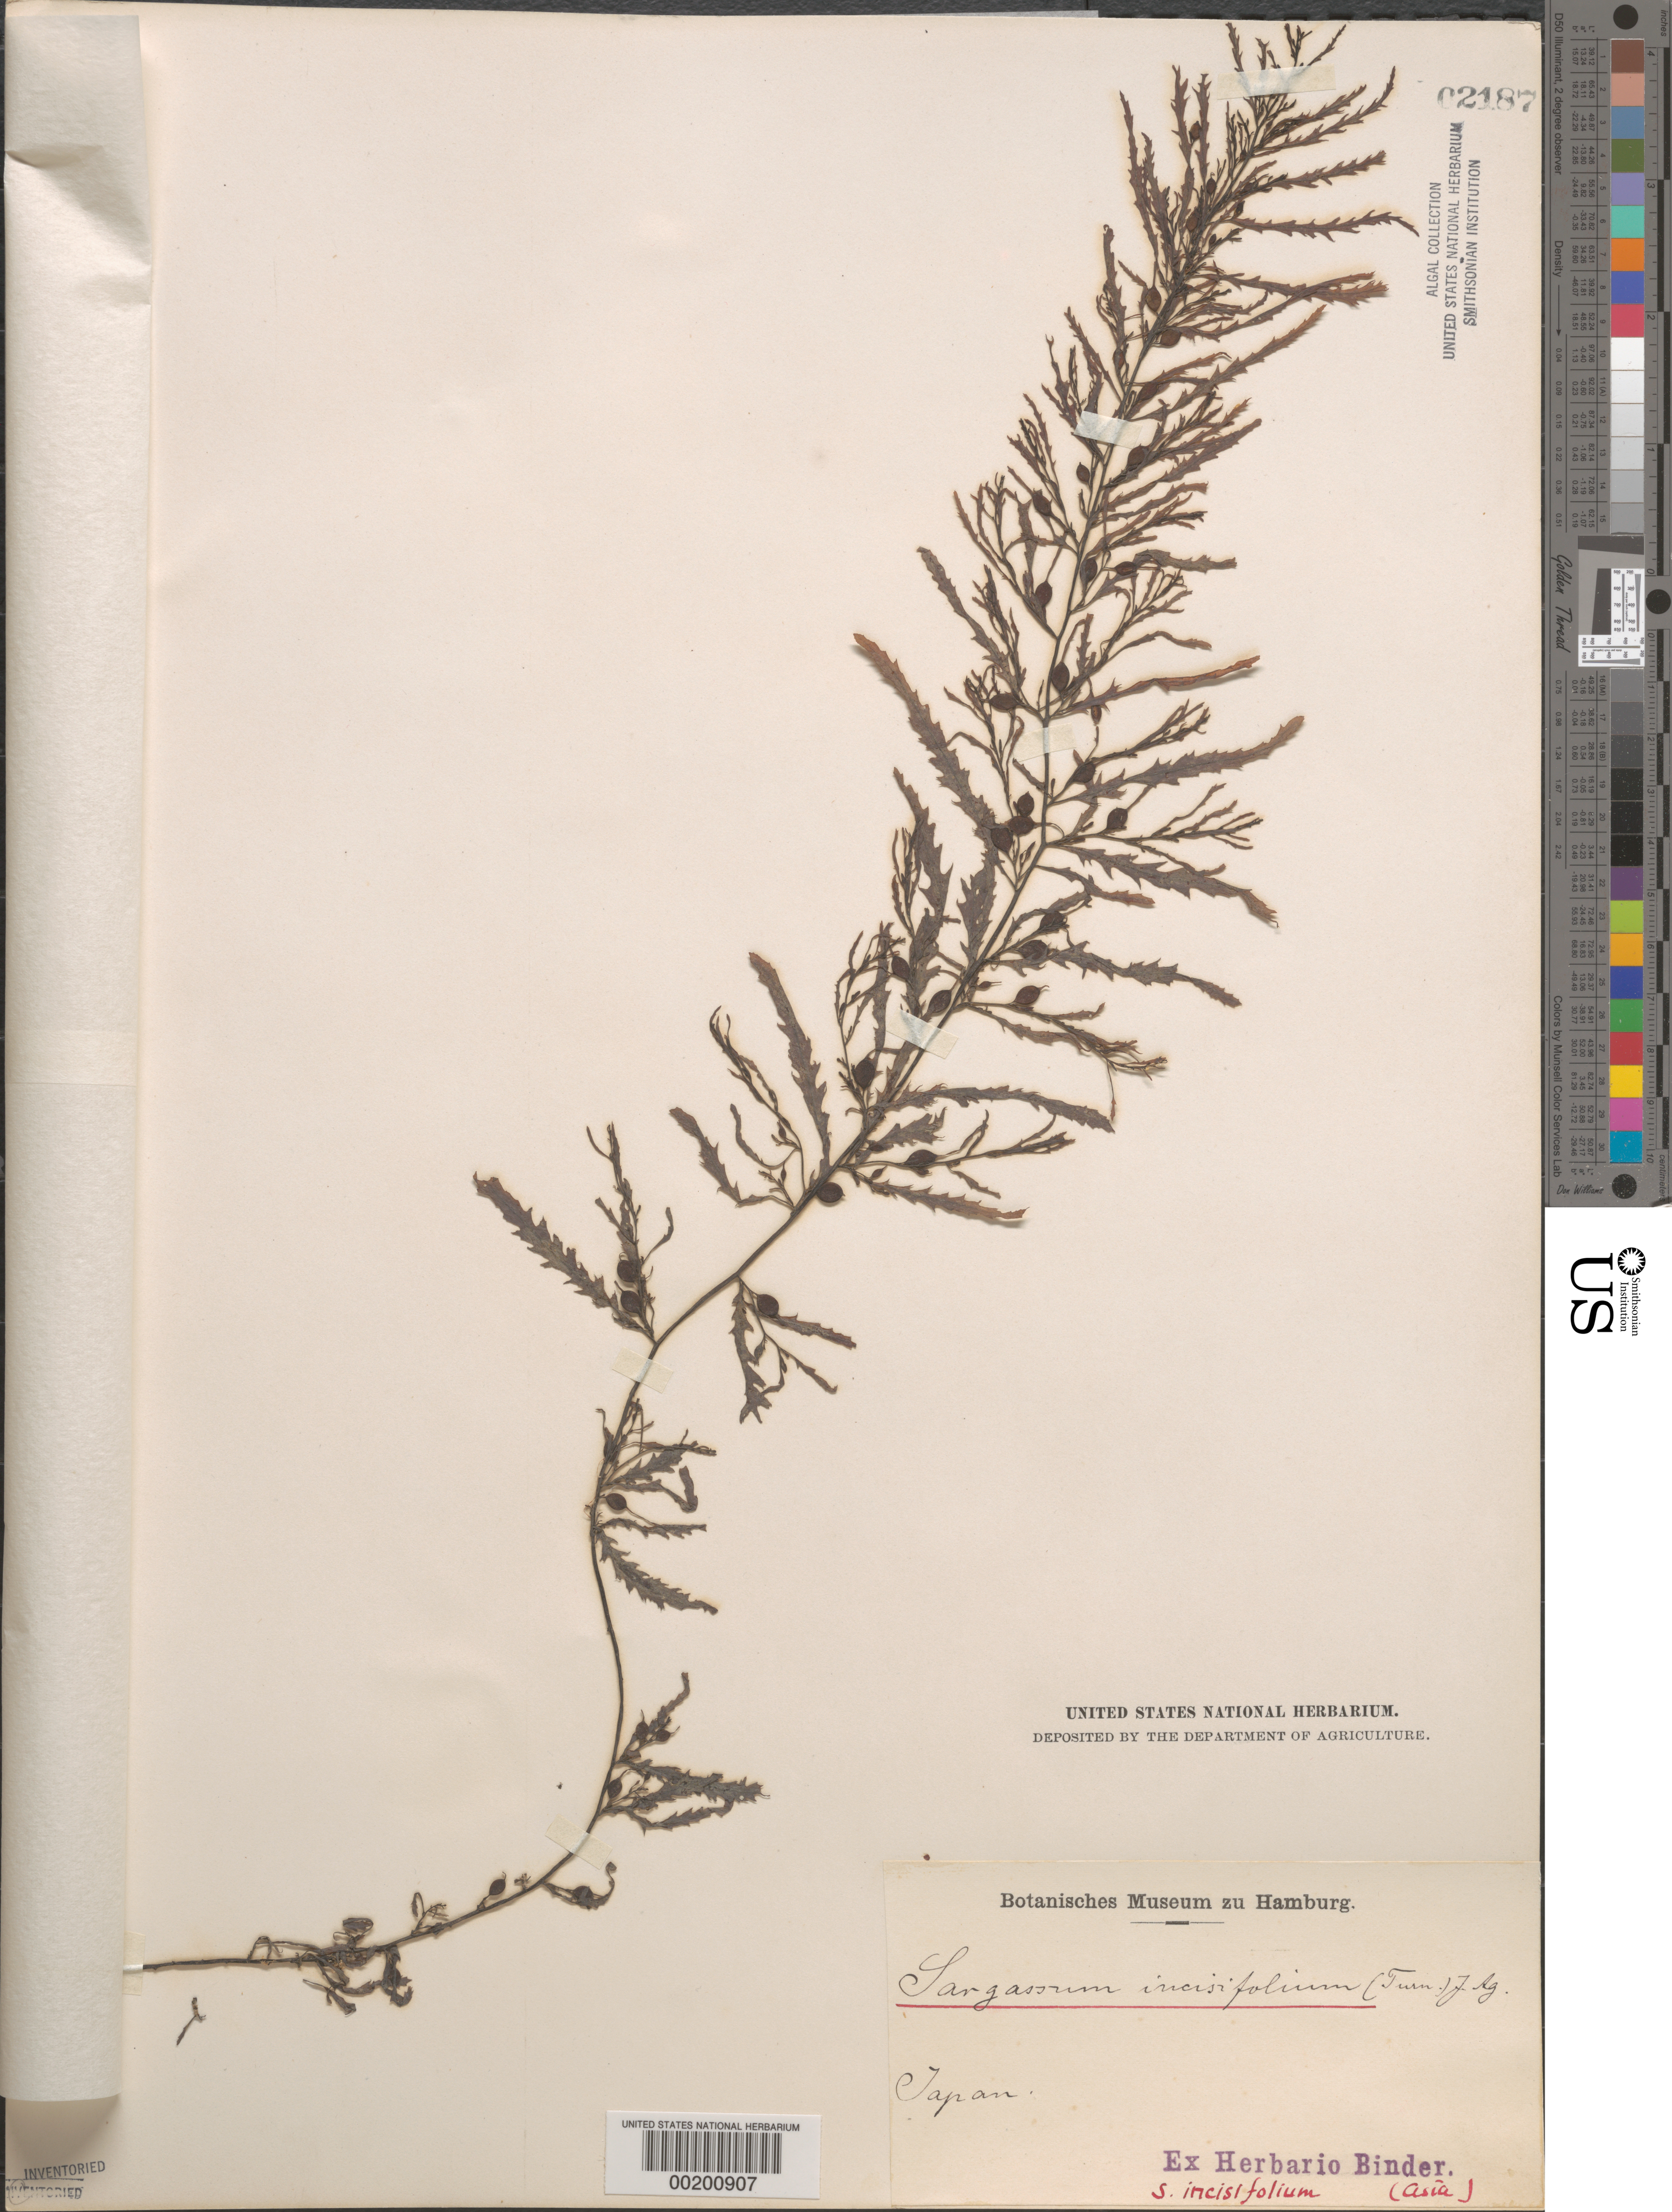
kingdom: Chromista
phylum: Ochrophyta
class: Phaeophyceae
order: Fucales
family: Sargassaceae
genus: Sargassum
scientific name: Sargassum incisifolium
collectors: F. Binder (herbarium)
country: Japan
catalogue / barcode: US 2187